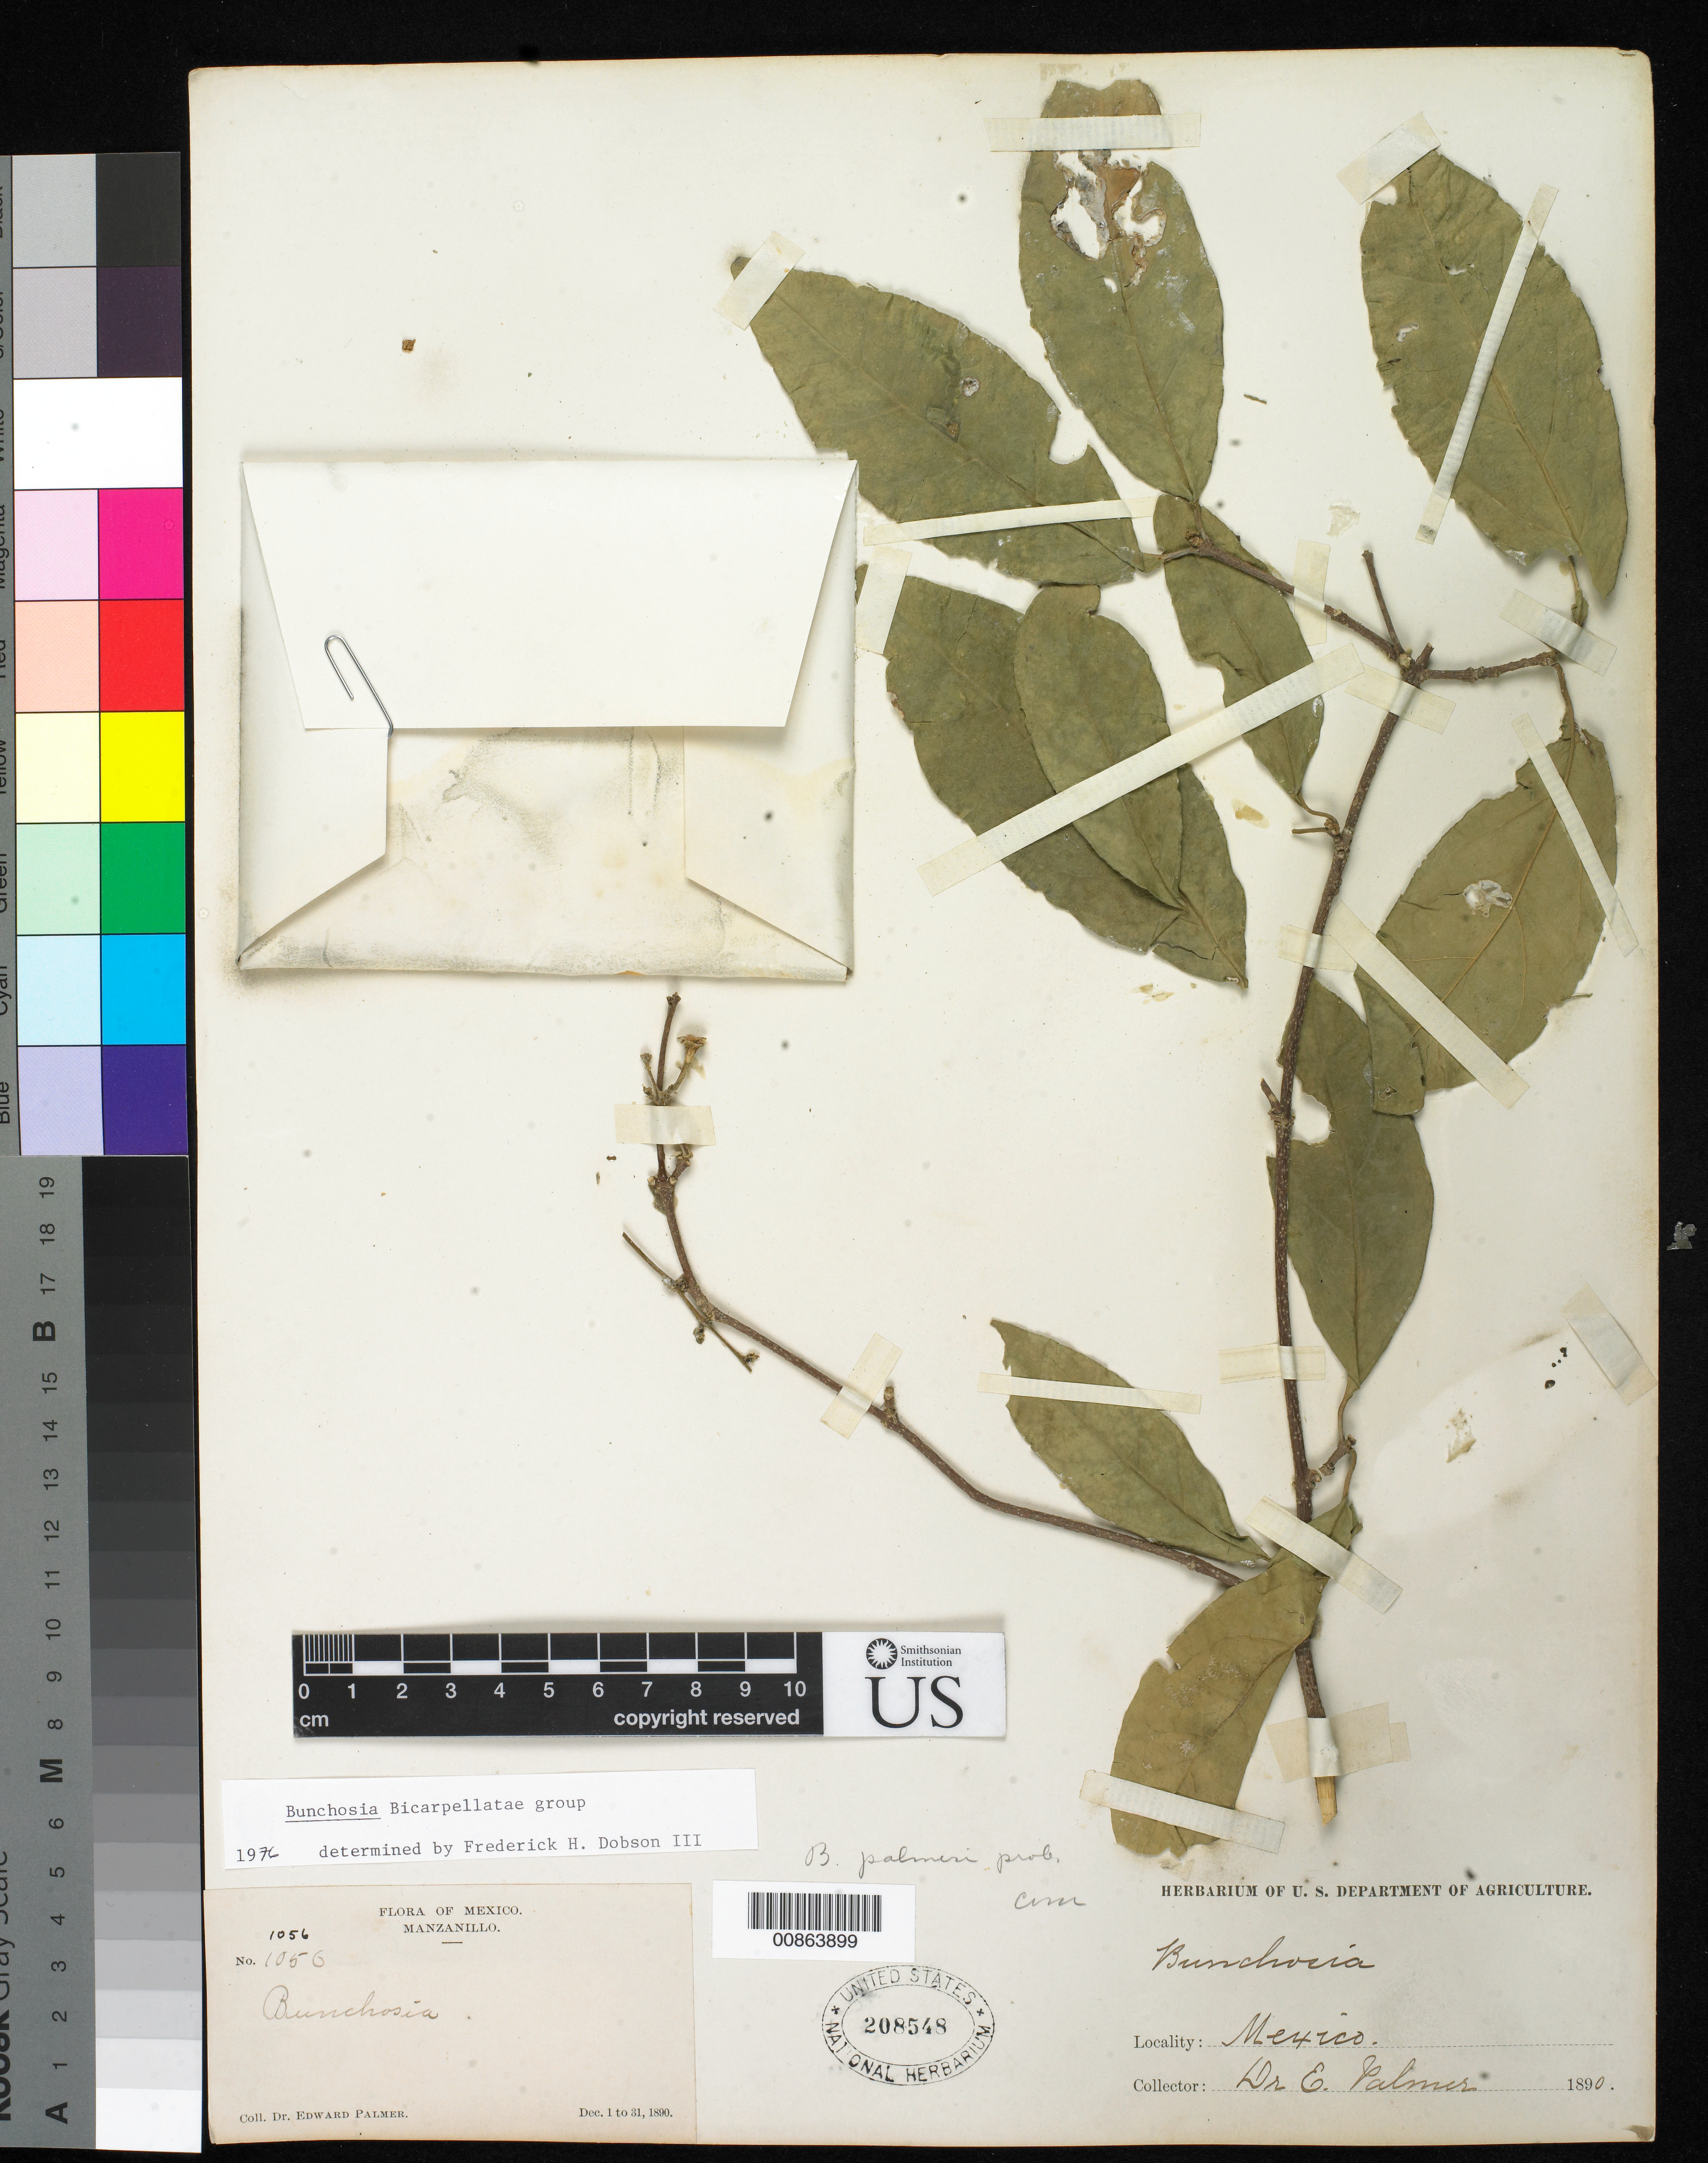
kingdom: Plantae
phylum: Tracheophyta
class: Magnoliopsida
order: Malpighiales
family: Malpighiaceae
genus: Bunchosia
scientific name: Bunchosia palmeri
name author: S. Watson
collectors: E. Palmer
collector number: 1056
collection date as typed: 01 Dec 1890 to 31 Dec 1890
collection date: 1890-12-01/1890-12-31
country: Mexico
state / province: Colima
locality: Manzanillo, Colima.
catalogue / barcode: US 208548